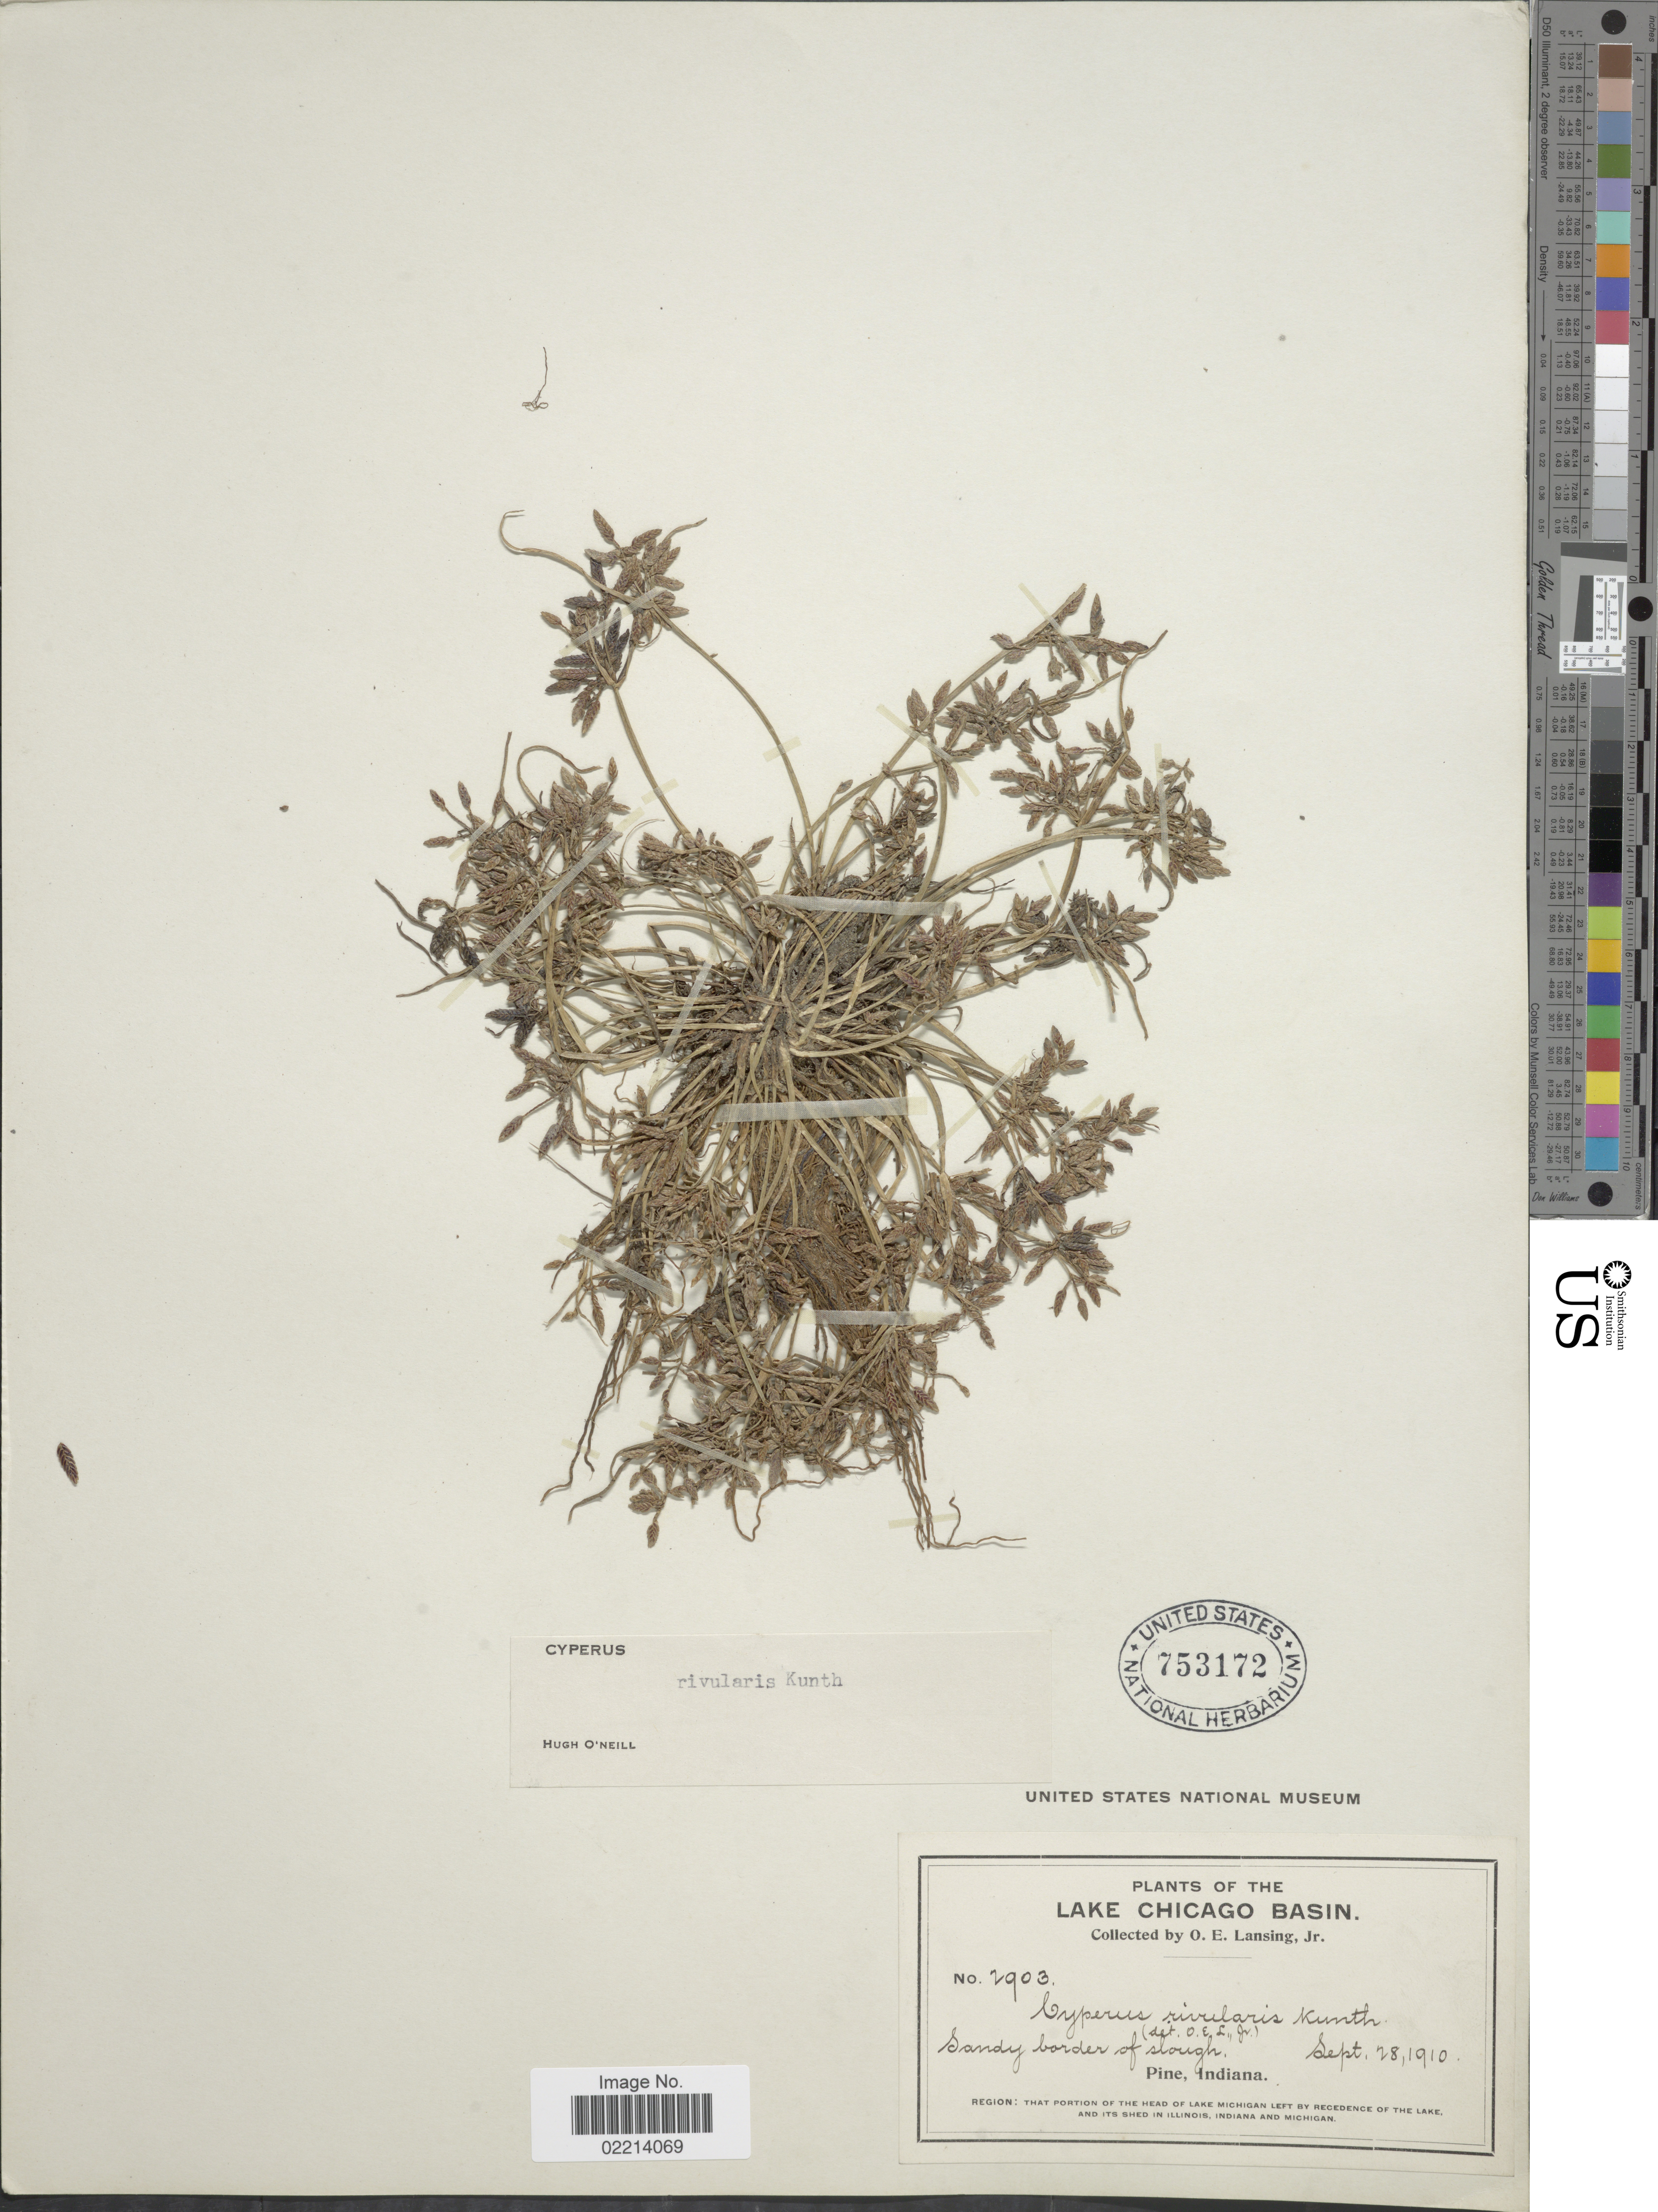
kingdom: Plantae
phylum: Tracheophyta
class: Liliopsida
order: Poales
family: Cyperaceae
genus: Cyperus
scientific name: Cyperus bipartitus Torr.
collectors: O. Lansing Jr.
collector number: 2903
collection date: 1910-09-28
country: United States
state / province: Indiana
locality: Lake Chicago Basin. Sandy border of slough. Pine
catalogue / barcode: US 753172